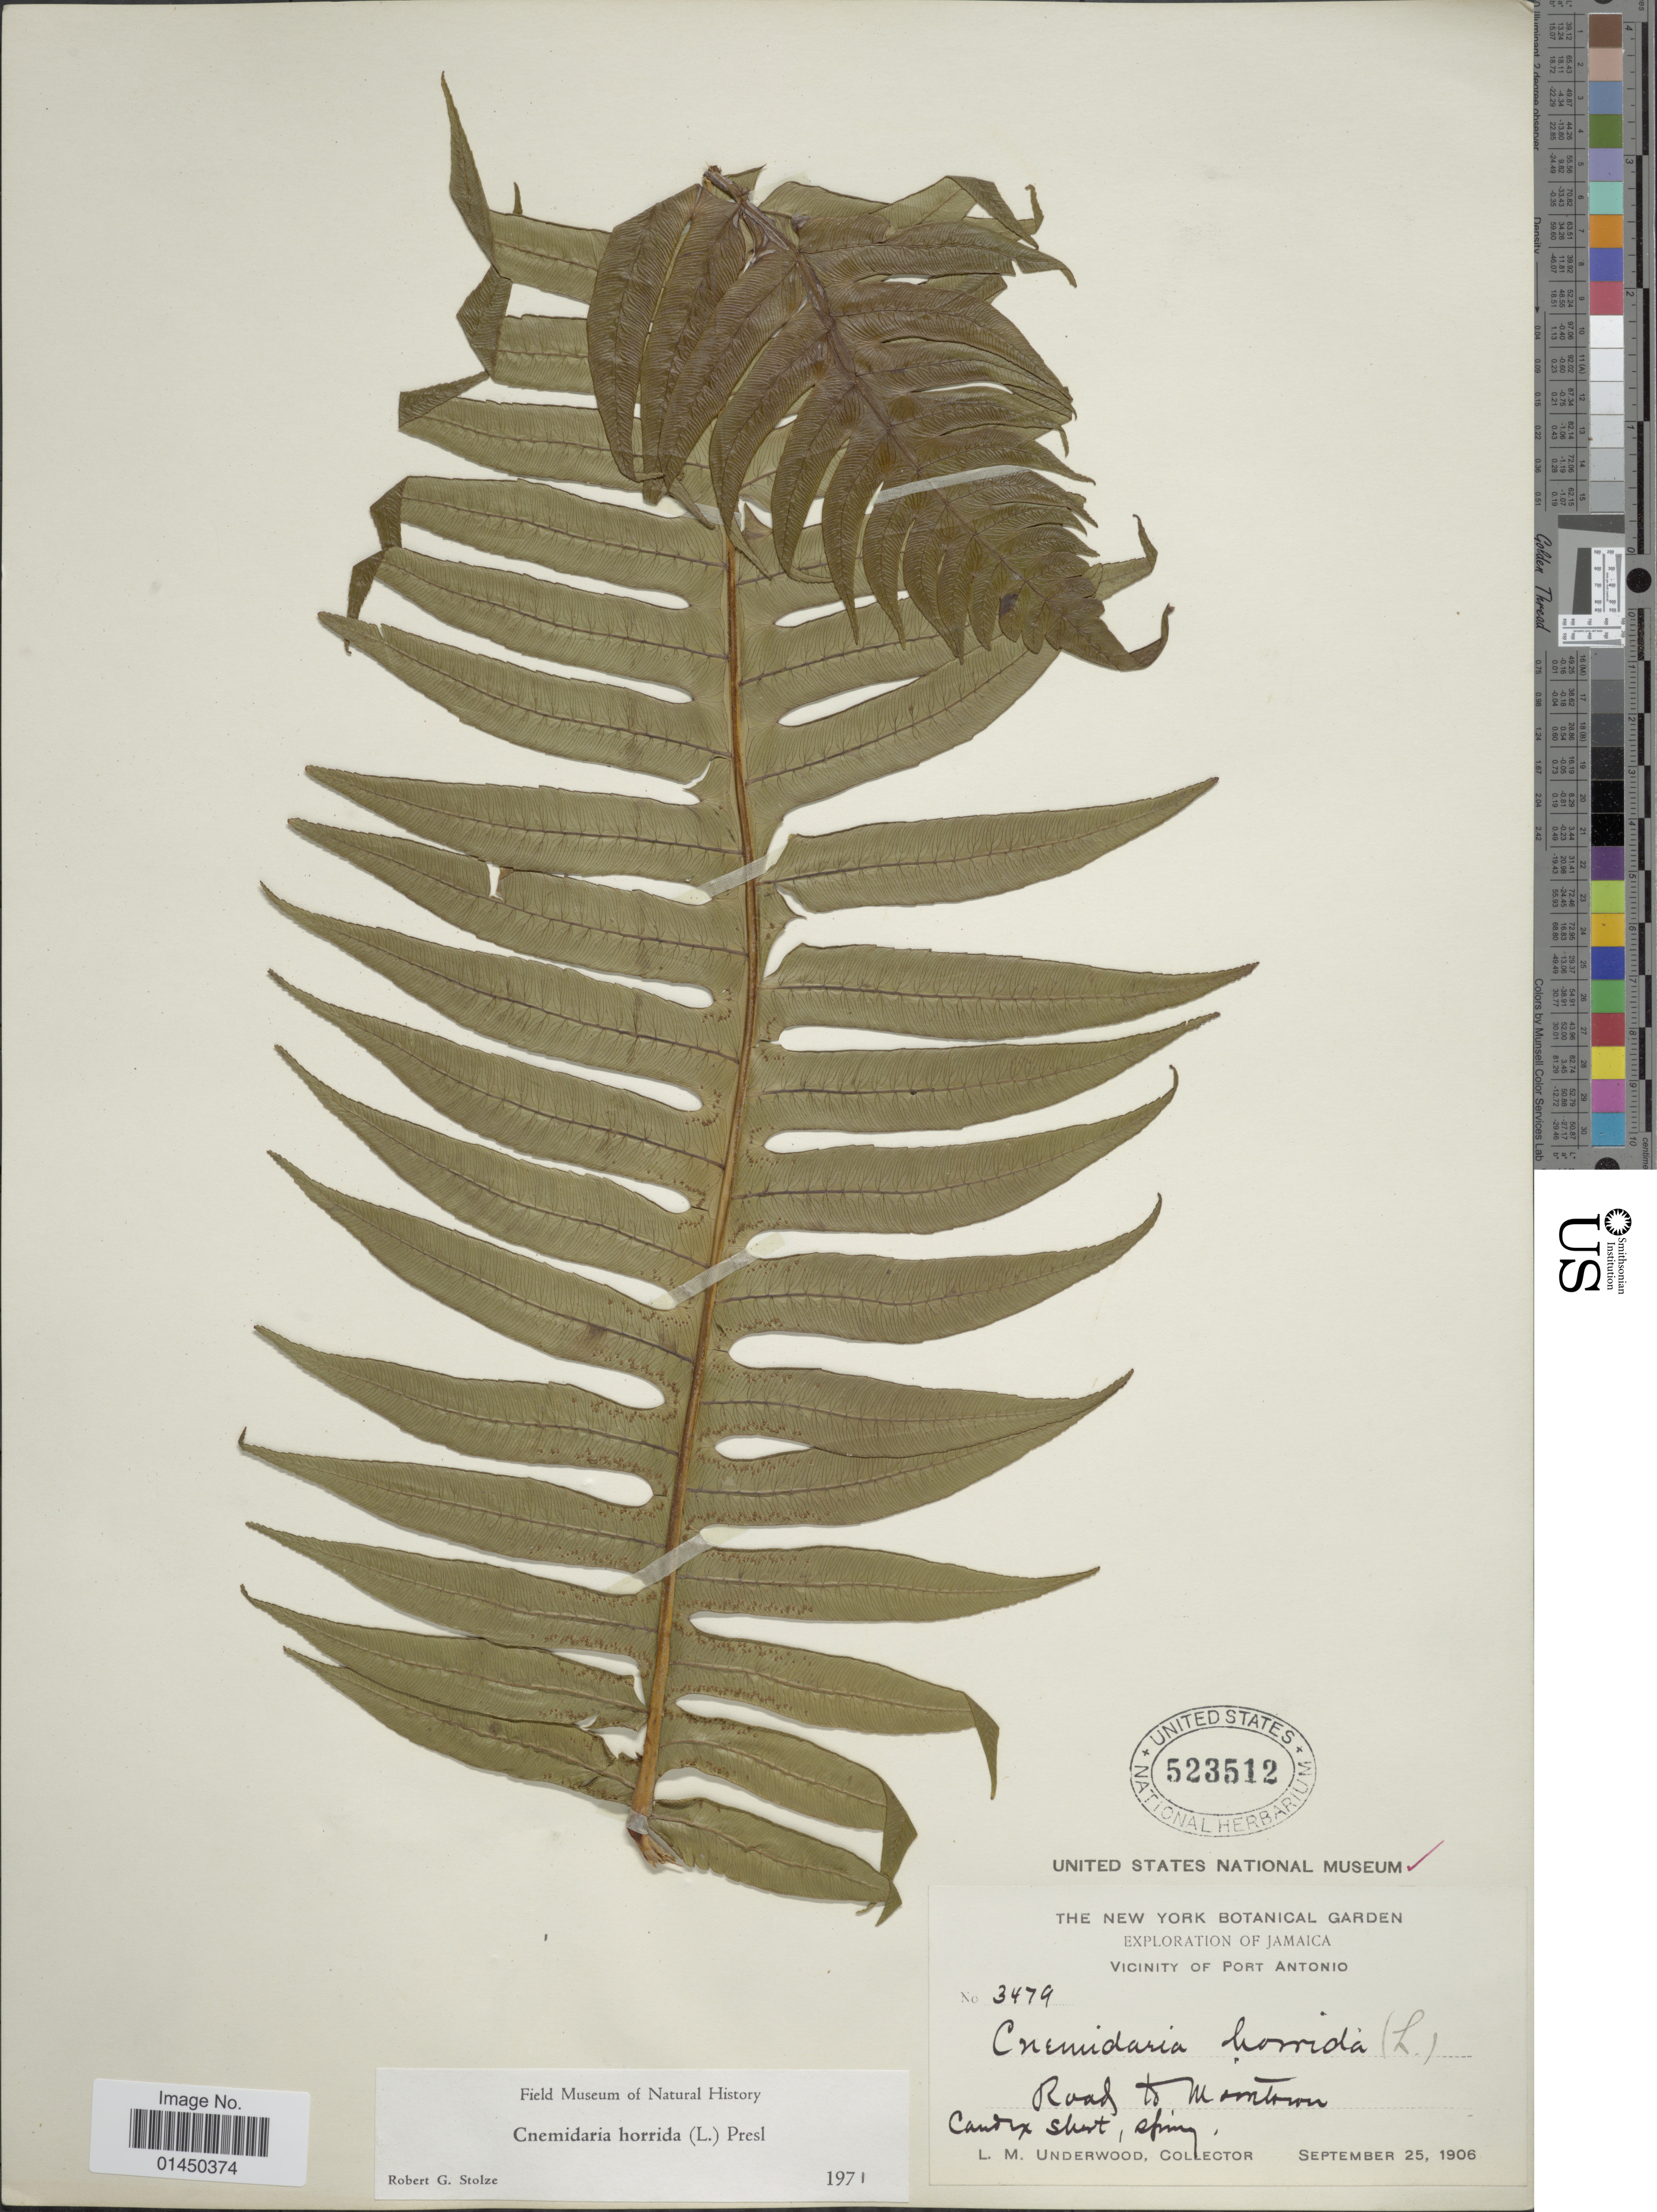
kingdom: Plantae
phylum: Tracheophyta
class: Polypodiopsida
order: Cyatheales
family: Cyatheaceae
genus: Cyathea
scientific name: Cyathea horrida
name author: (L.) Sm.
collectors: L. M. Underwood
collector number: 3479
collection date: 1906-09-25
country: Jamaica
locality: Vicinity of Port Antonio, Road to Mooretown, Candox Short, Spring. [interpreted]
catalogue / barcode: US 523512